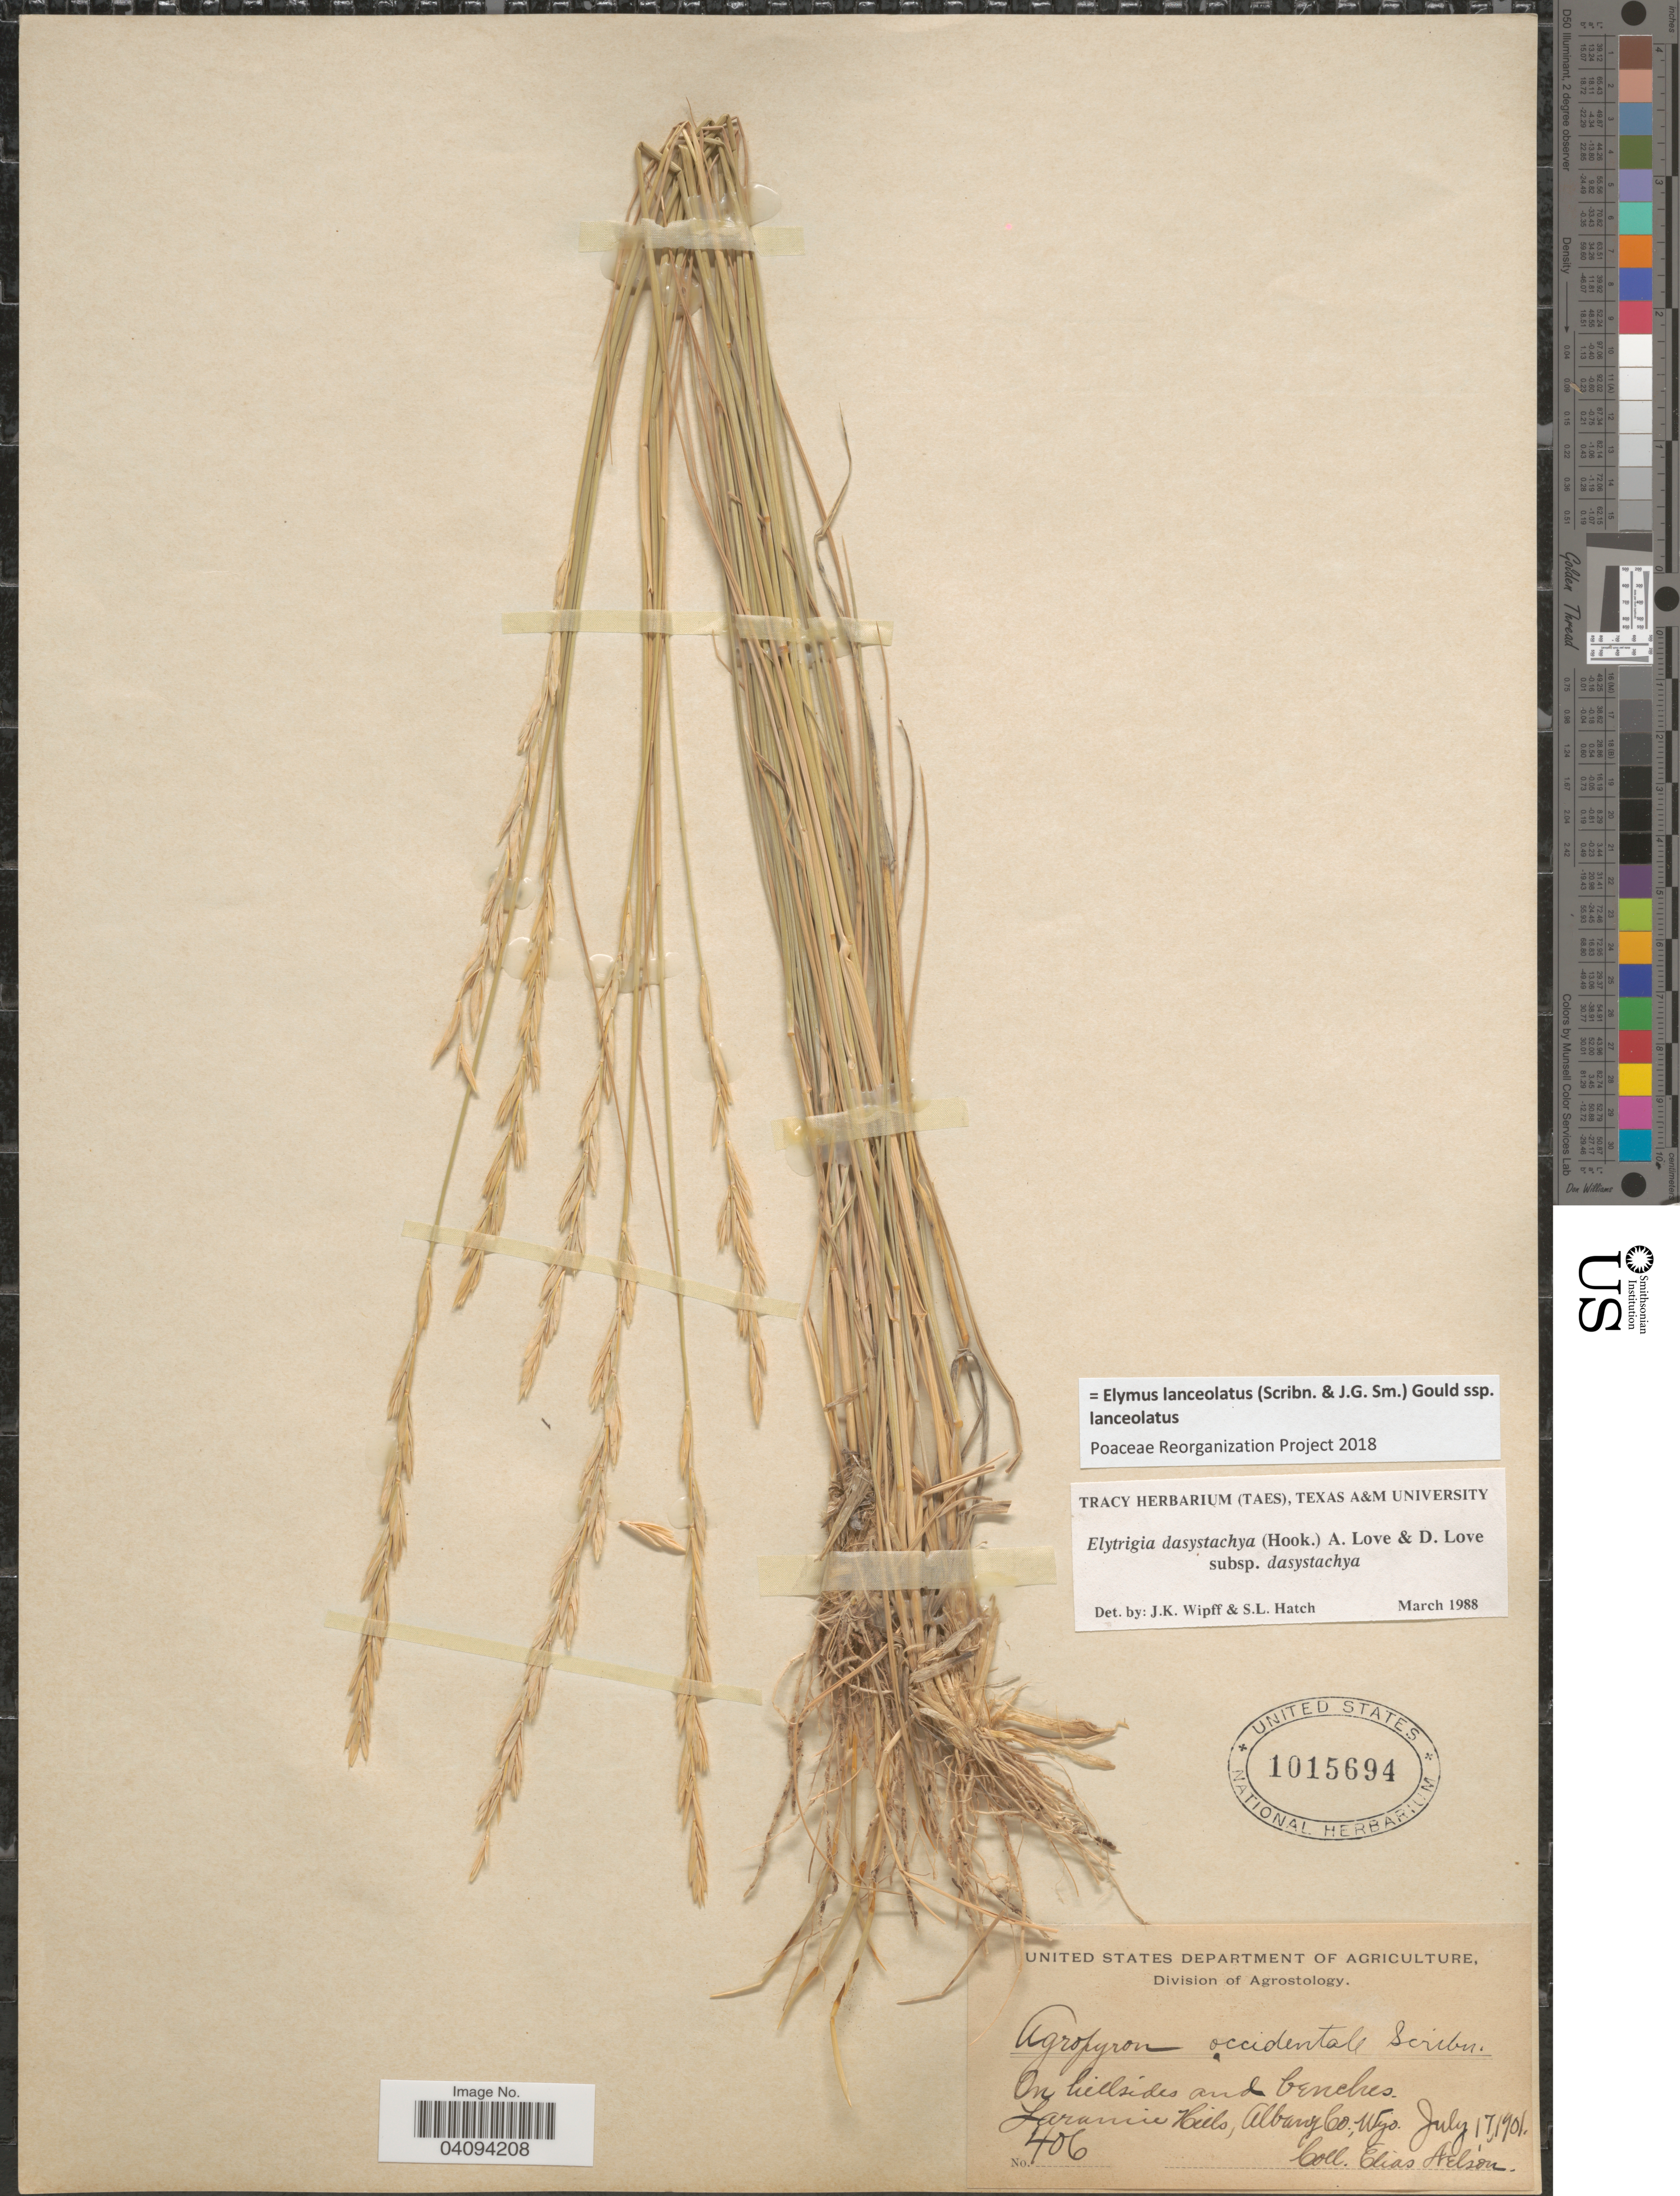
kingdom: Plantae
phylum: Tracheophyta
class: Liliopsida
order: Poales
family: Poaceae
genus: Elymus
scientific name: Elymus lanceolatus subsp. lanceolatus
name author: (Scribn. & J.G. Sm.) Gould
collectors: E. Nelson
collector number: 406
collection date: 1901-07-17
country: United States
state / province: Wyoming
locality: Laramie Hills, Albany Co.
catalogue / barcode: US 1015694